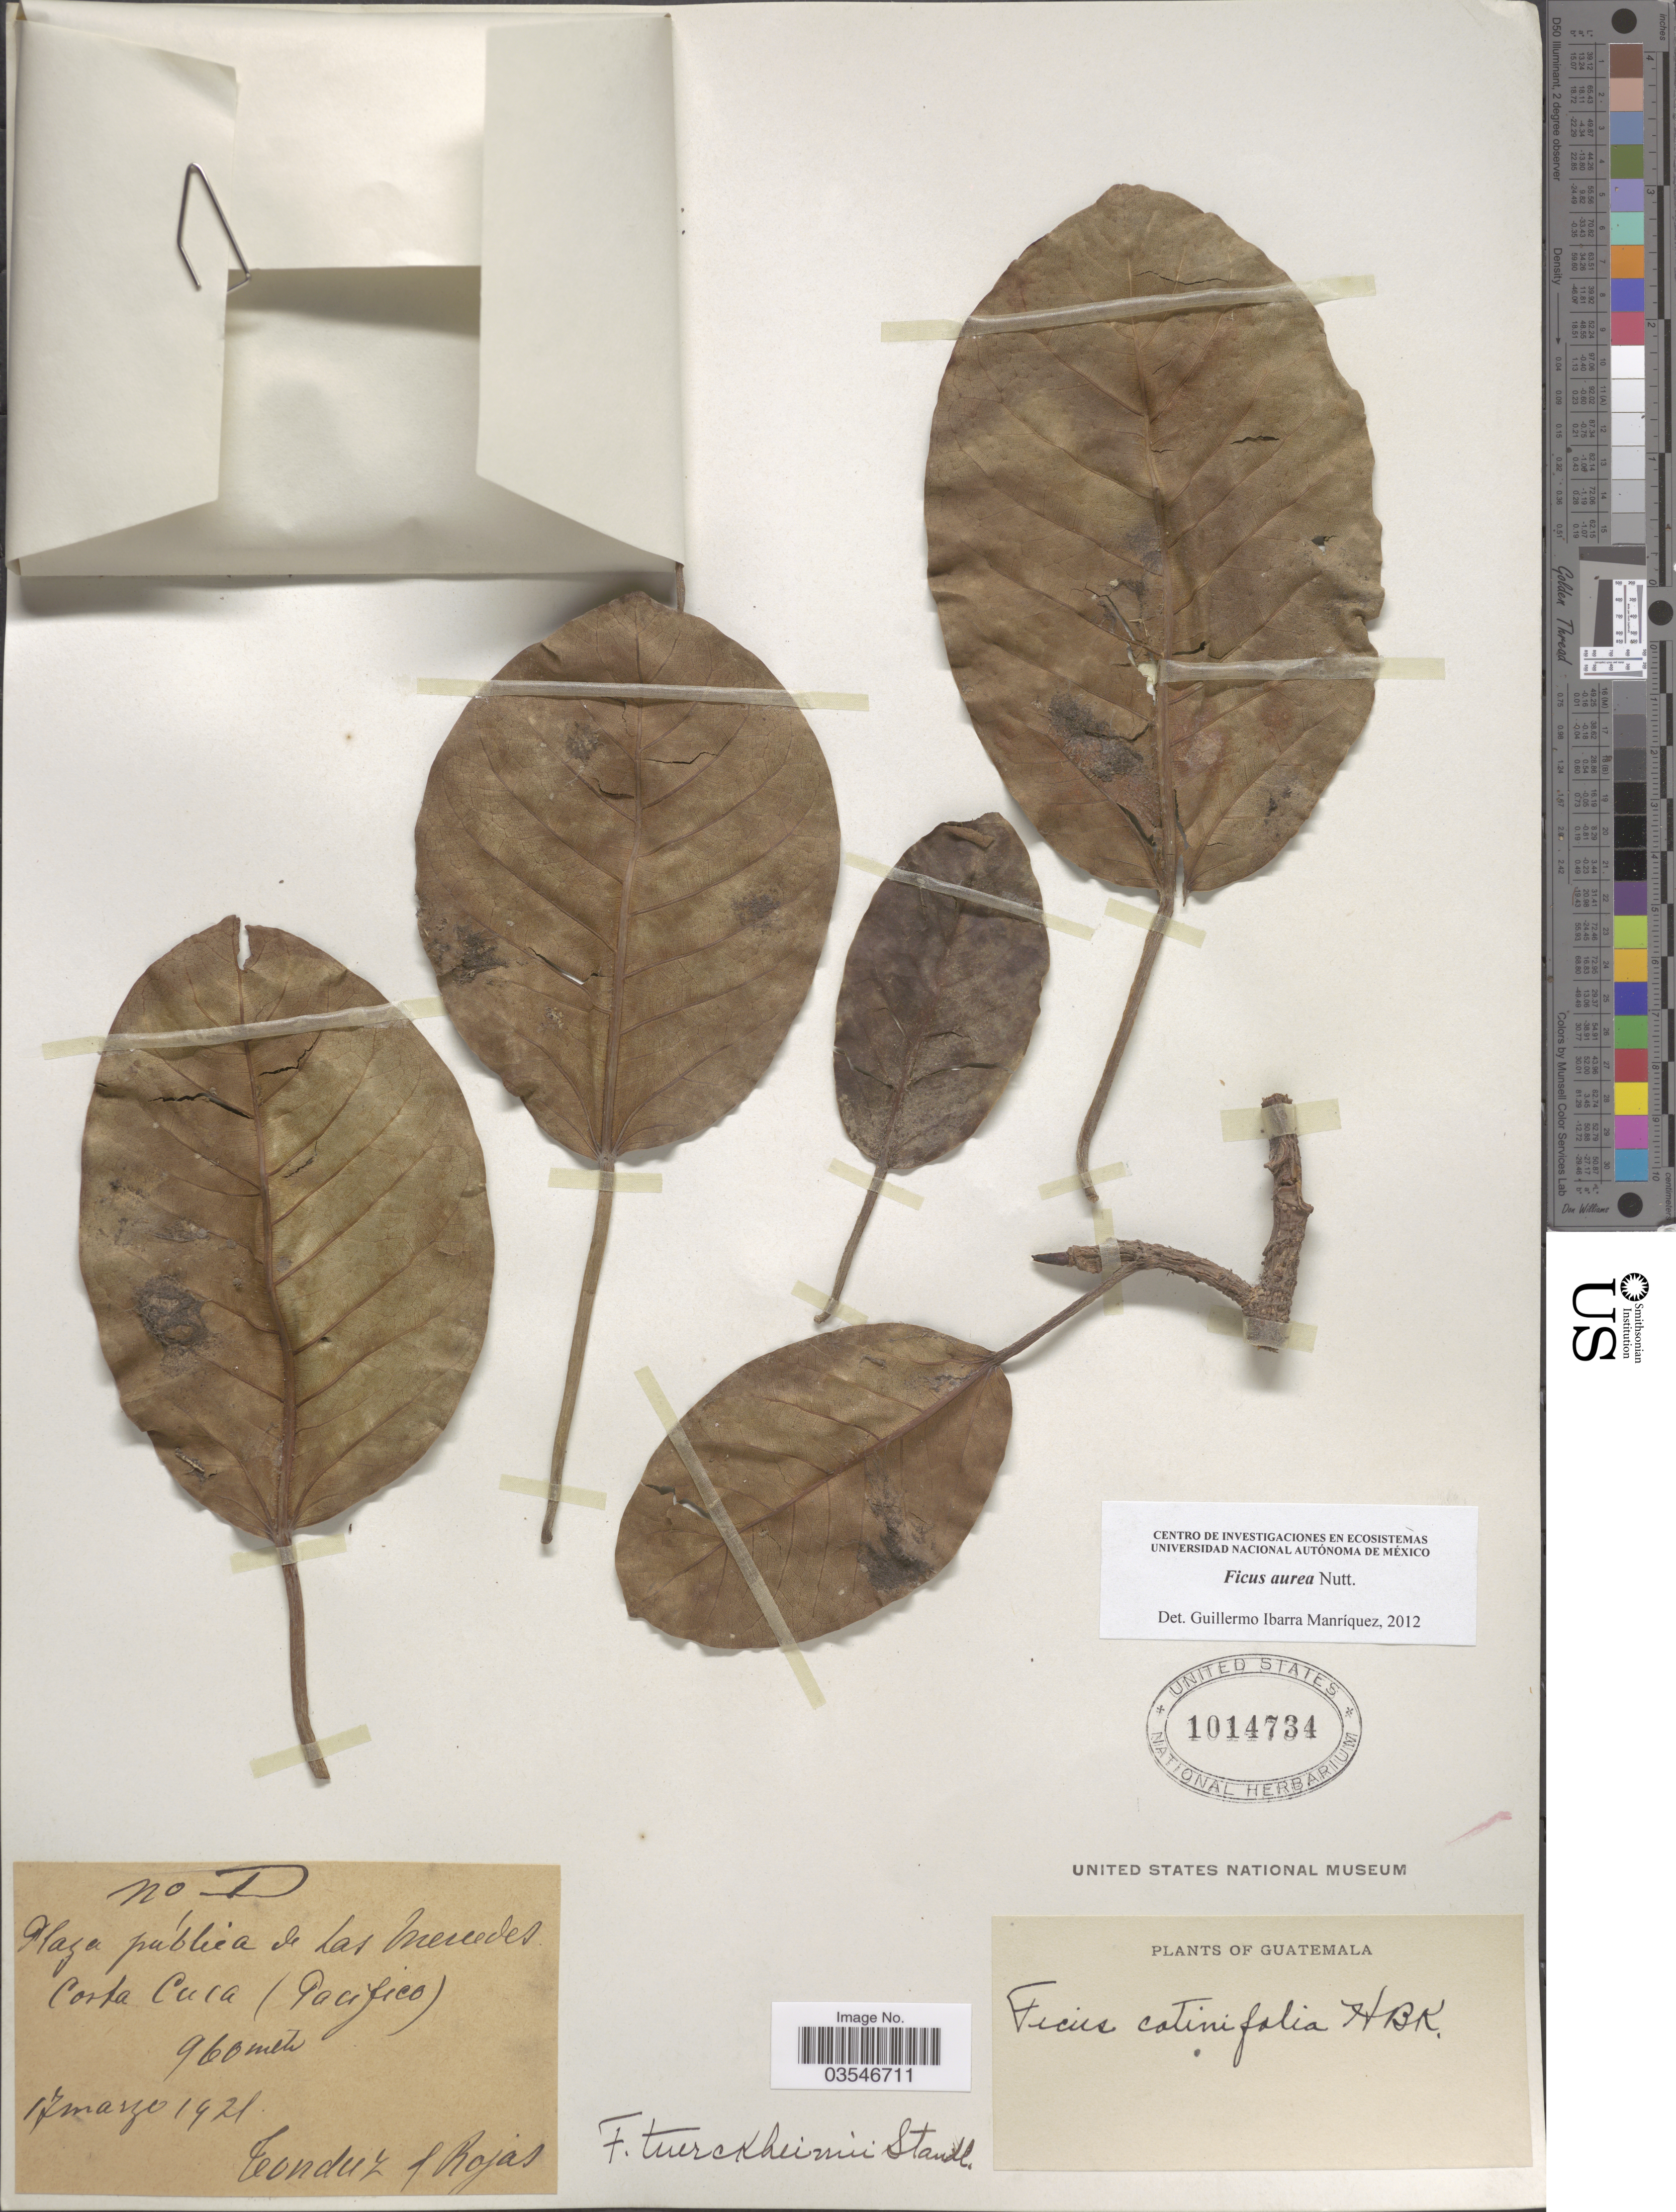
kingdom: Plantae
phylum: Tracheophyta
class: Magnoliopsida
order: Rosales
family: Moraceae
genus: Ficus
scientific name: Ficus aurea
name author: Nutt.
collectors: Tonduz & Rojas, --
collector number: D*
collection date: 1921-03-17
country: Guatemala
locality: Playa pública de Las Mercedes. Costa Cuca (Pacifico).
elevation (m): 960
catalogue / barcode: US 1014734